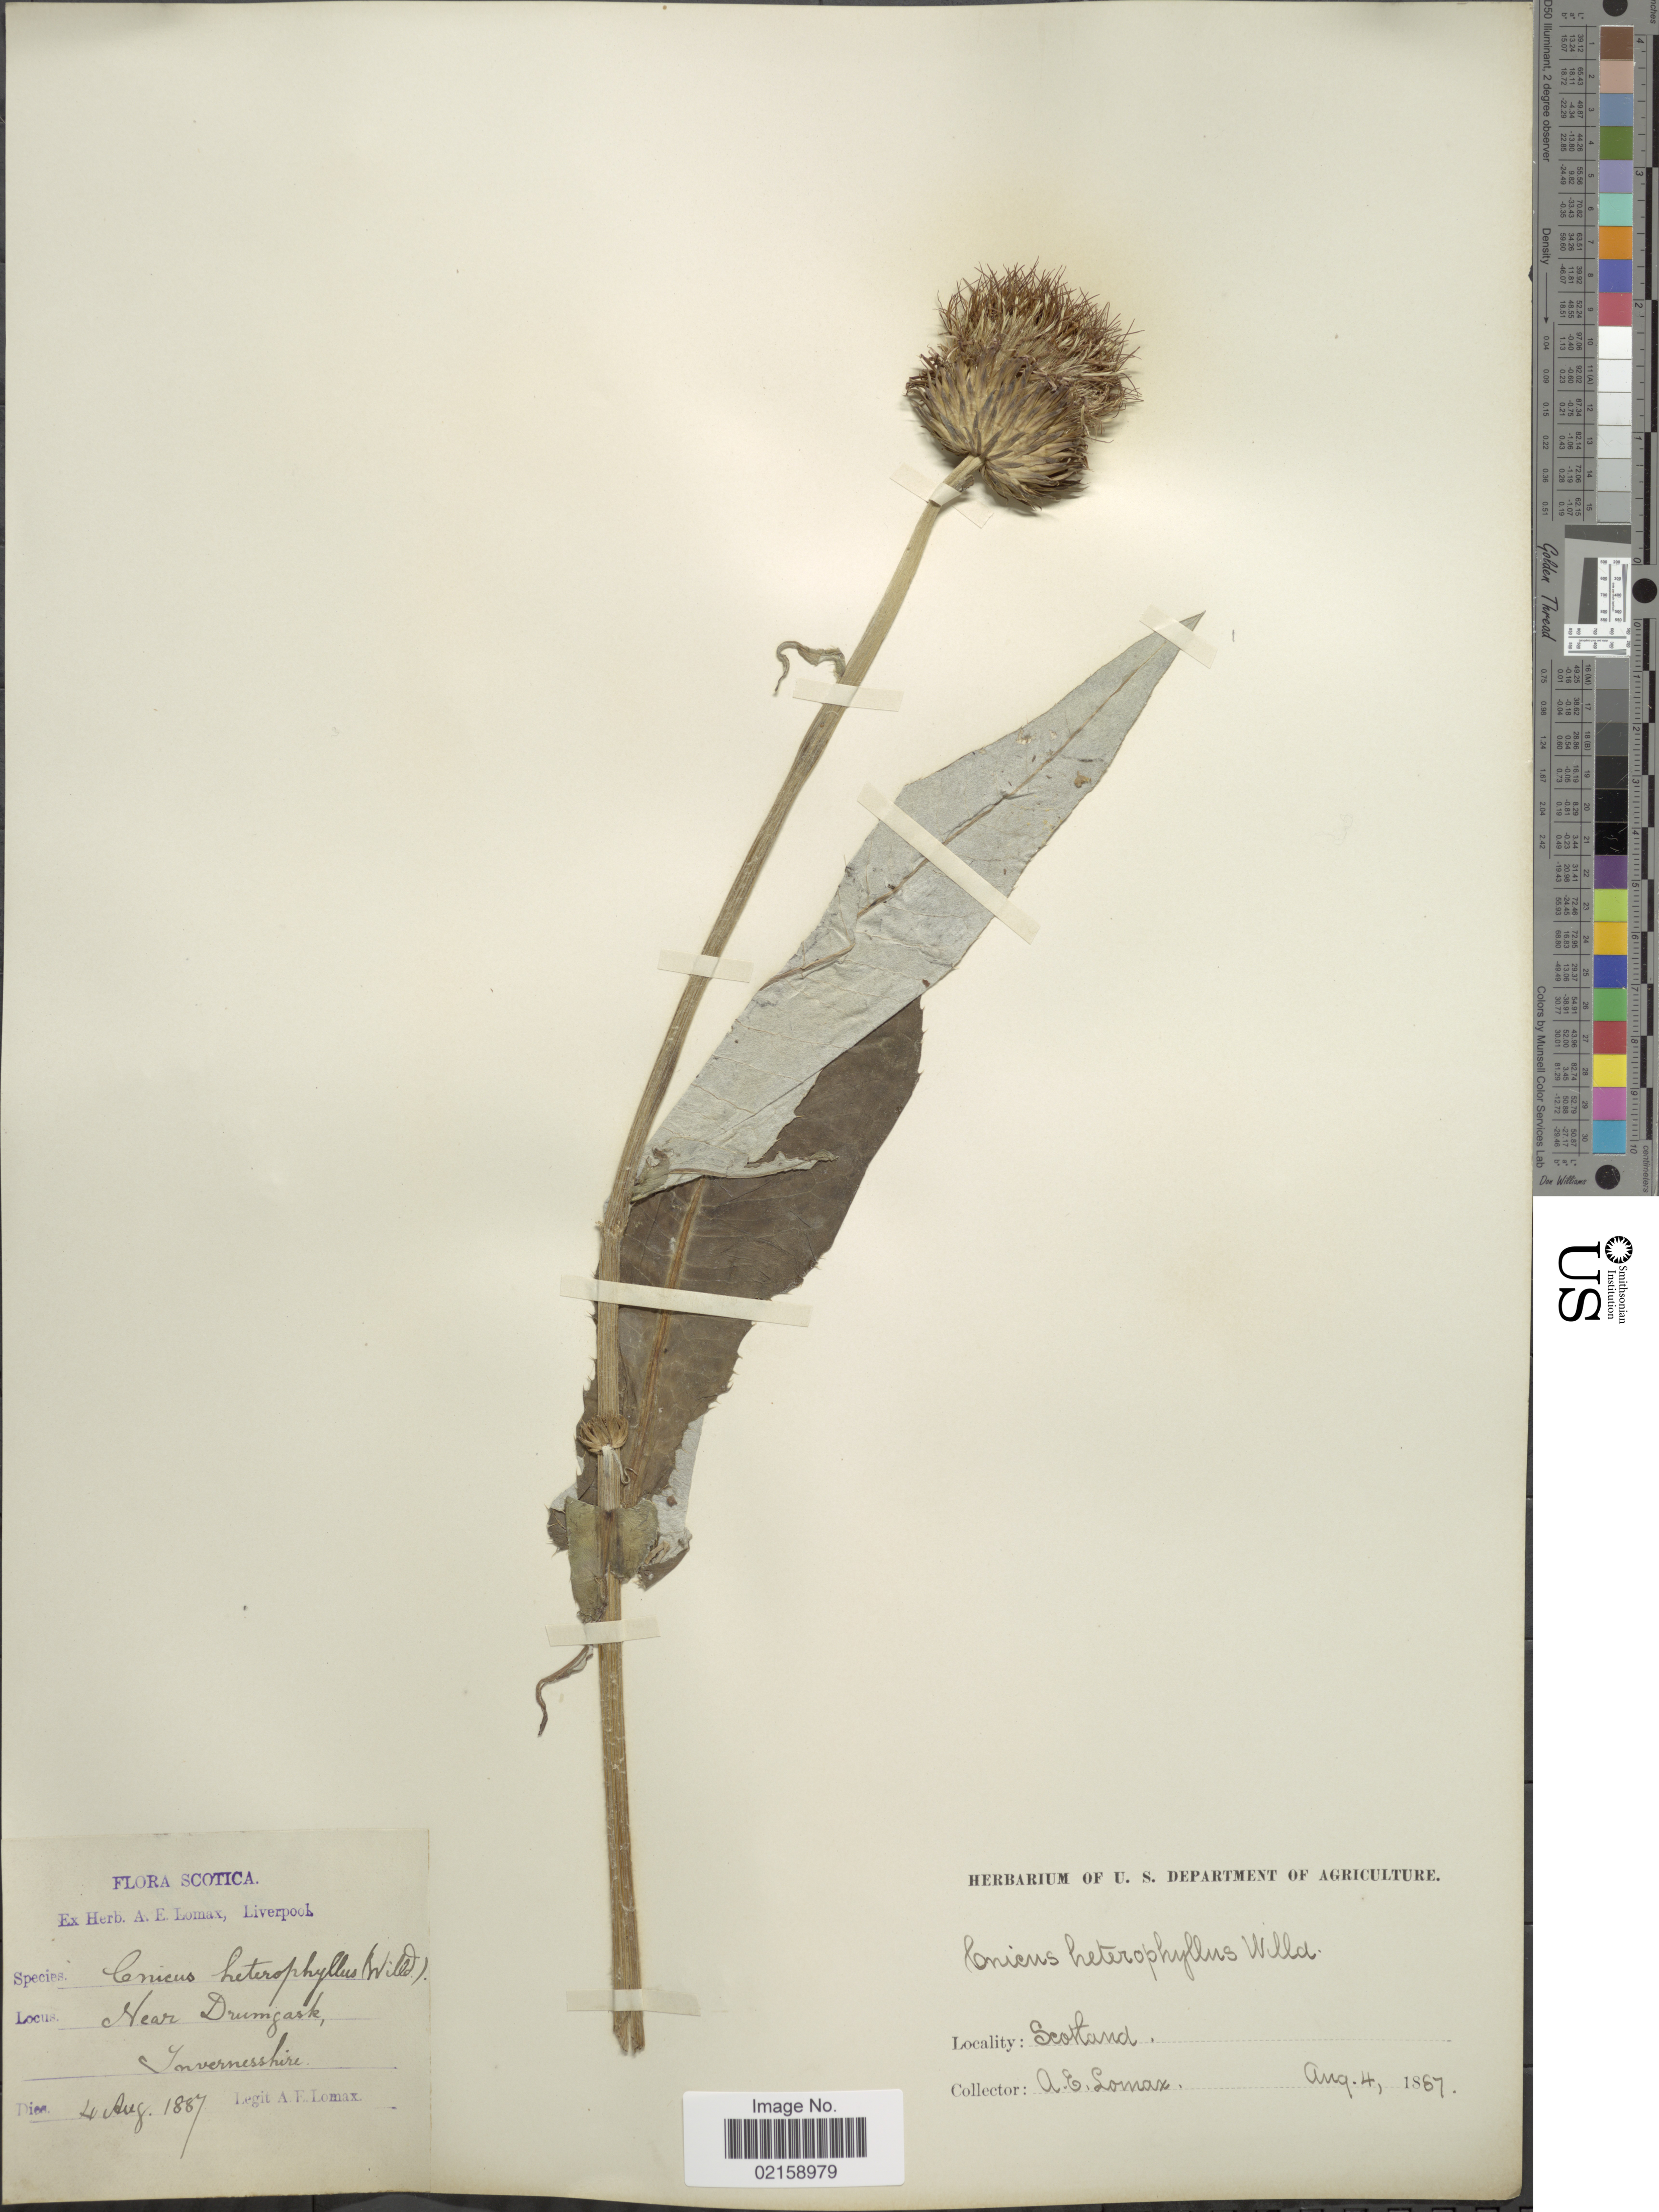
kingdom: Plantae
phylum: Tracheophyta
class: Magnoliopsida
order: Asterales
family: Asteraceae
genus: Cirsium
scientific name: Cirsium heterophyllum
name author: (L.) Hill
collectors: A. Lomax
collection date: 1887-08-04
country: United Kingdom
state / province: Scotland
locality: Scottica, near Drumgask, Invernesshire